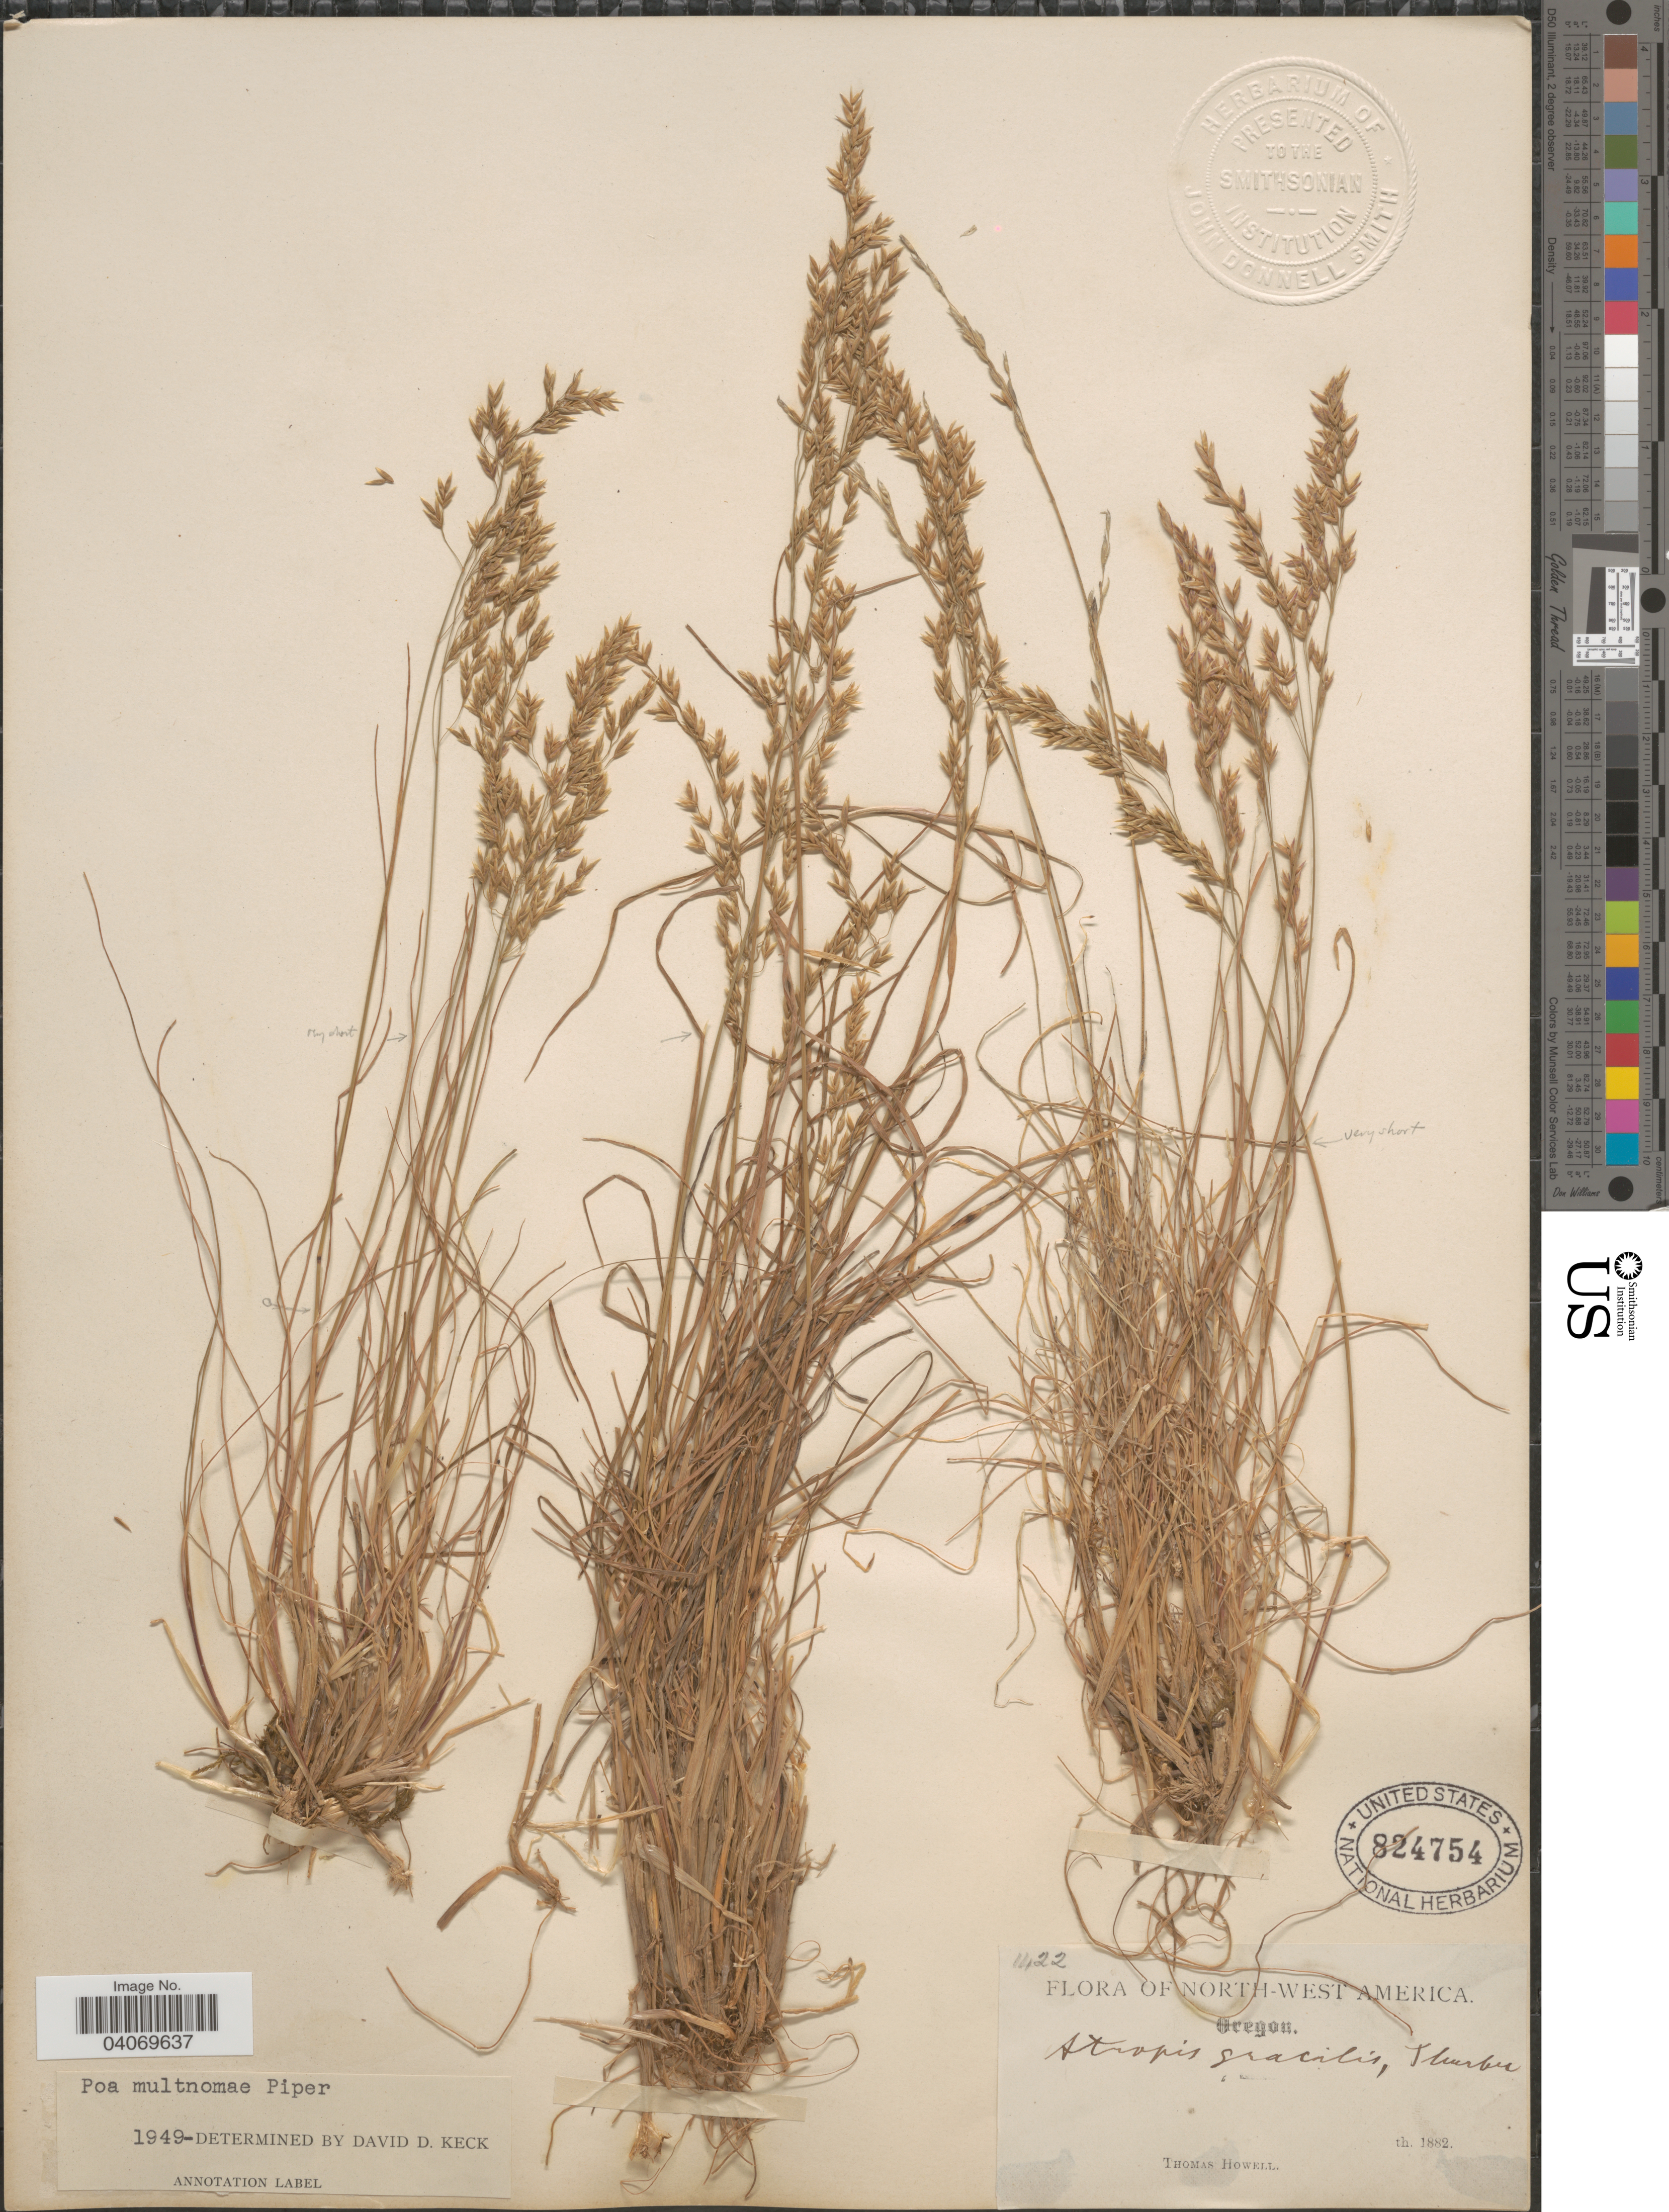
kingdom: Plantae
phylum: Tracheophyta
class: Liliopsida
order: Poales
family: Poaceae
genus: Poa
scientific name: Poa x multnomae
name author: Piper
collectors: T. Howell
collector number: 1422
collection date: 1882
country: United States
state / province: Oregon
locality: North-West America.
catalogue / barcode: US 824754